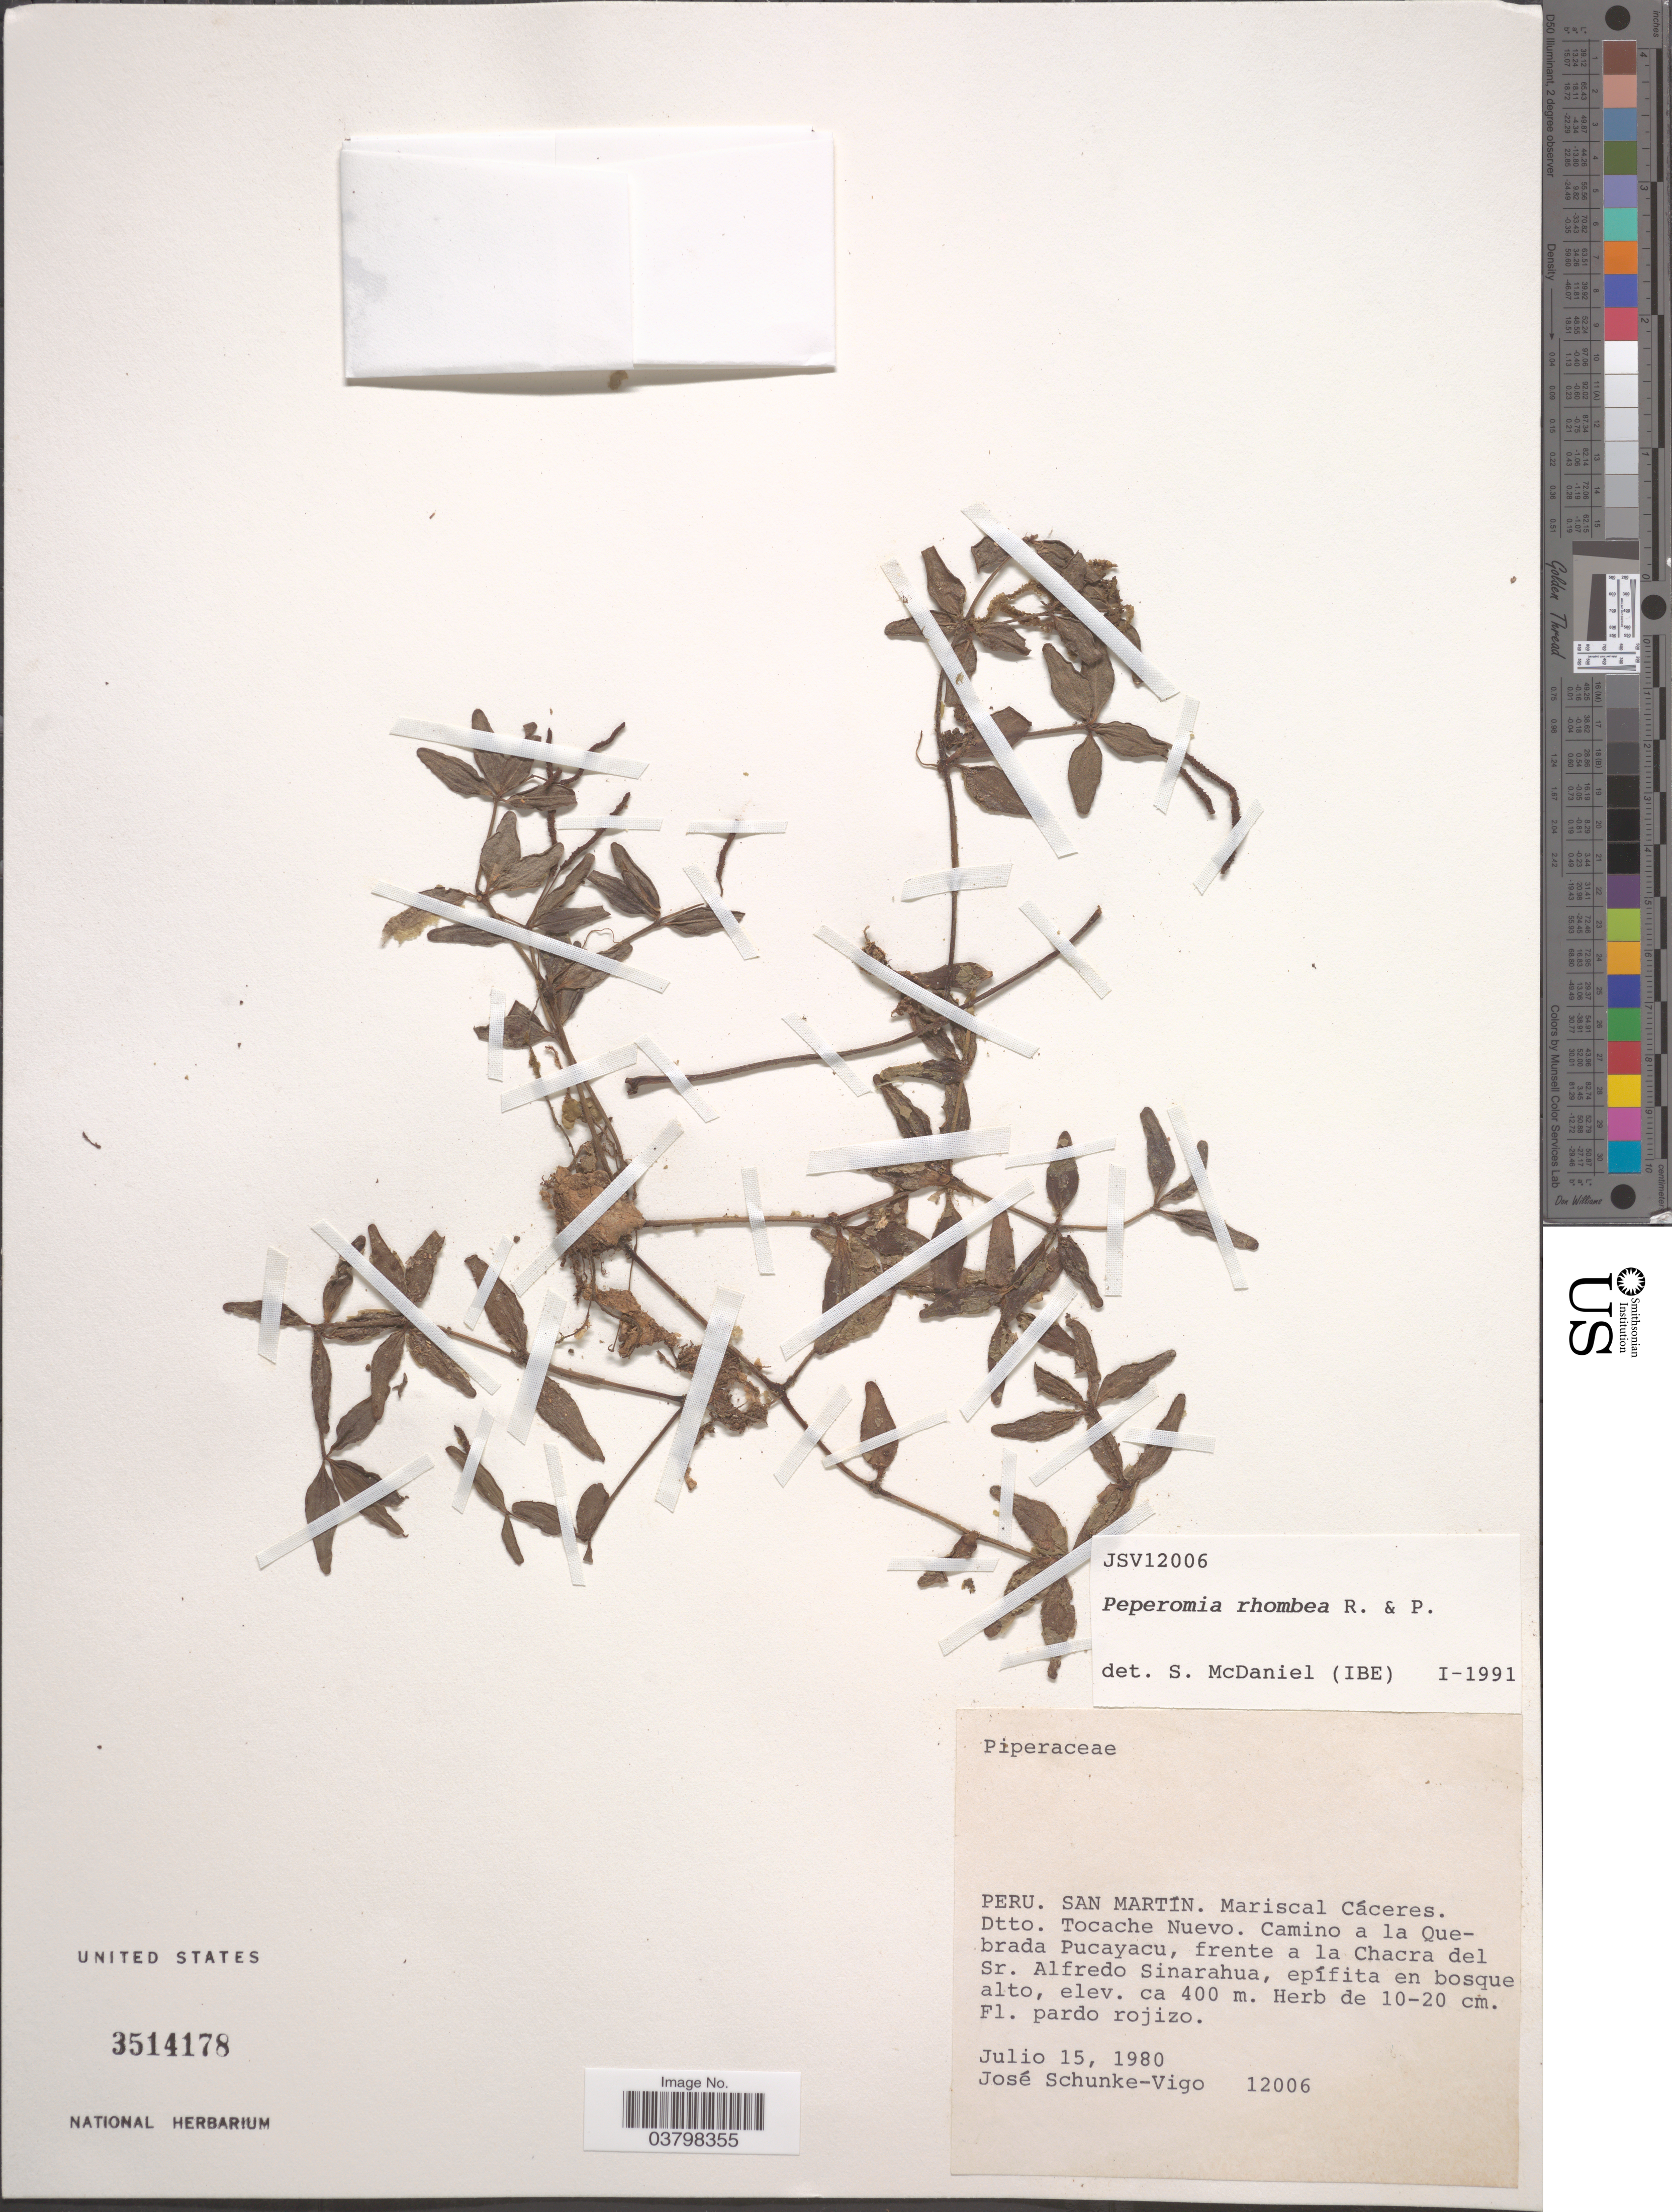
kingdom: Plantae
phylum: Tracheophyta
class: Magnoliopsida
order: Piperales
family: Piperaceae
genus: Peperomia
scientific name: Peperomia rhombea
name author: Ruiz & Pav.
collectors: J. Schunke Vigo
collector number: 12006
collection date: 1980-07-15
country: Peru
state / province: San Martín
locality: Mariscal Cáceres. Dtto. Tocache Nuevo. Camino a la Quebrada Pucayacu, frente a la Chacra del Sr. Alfredo Sinarahua.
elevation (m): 400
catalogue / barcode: US 3514178